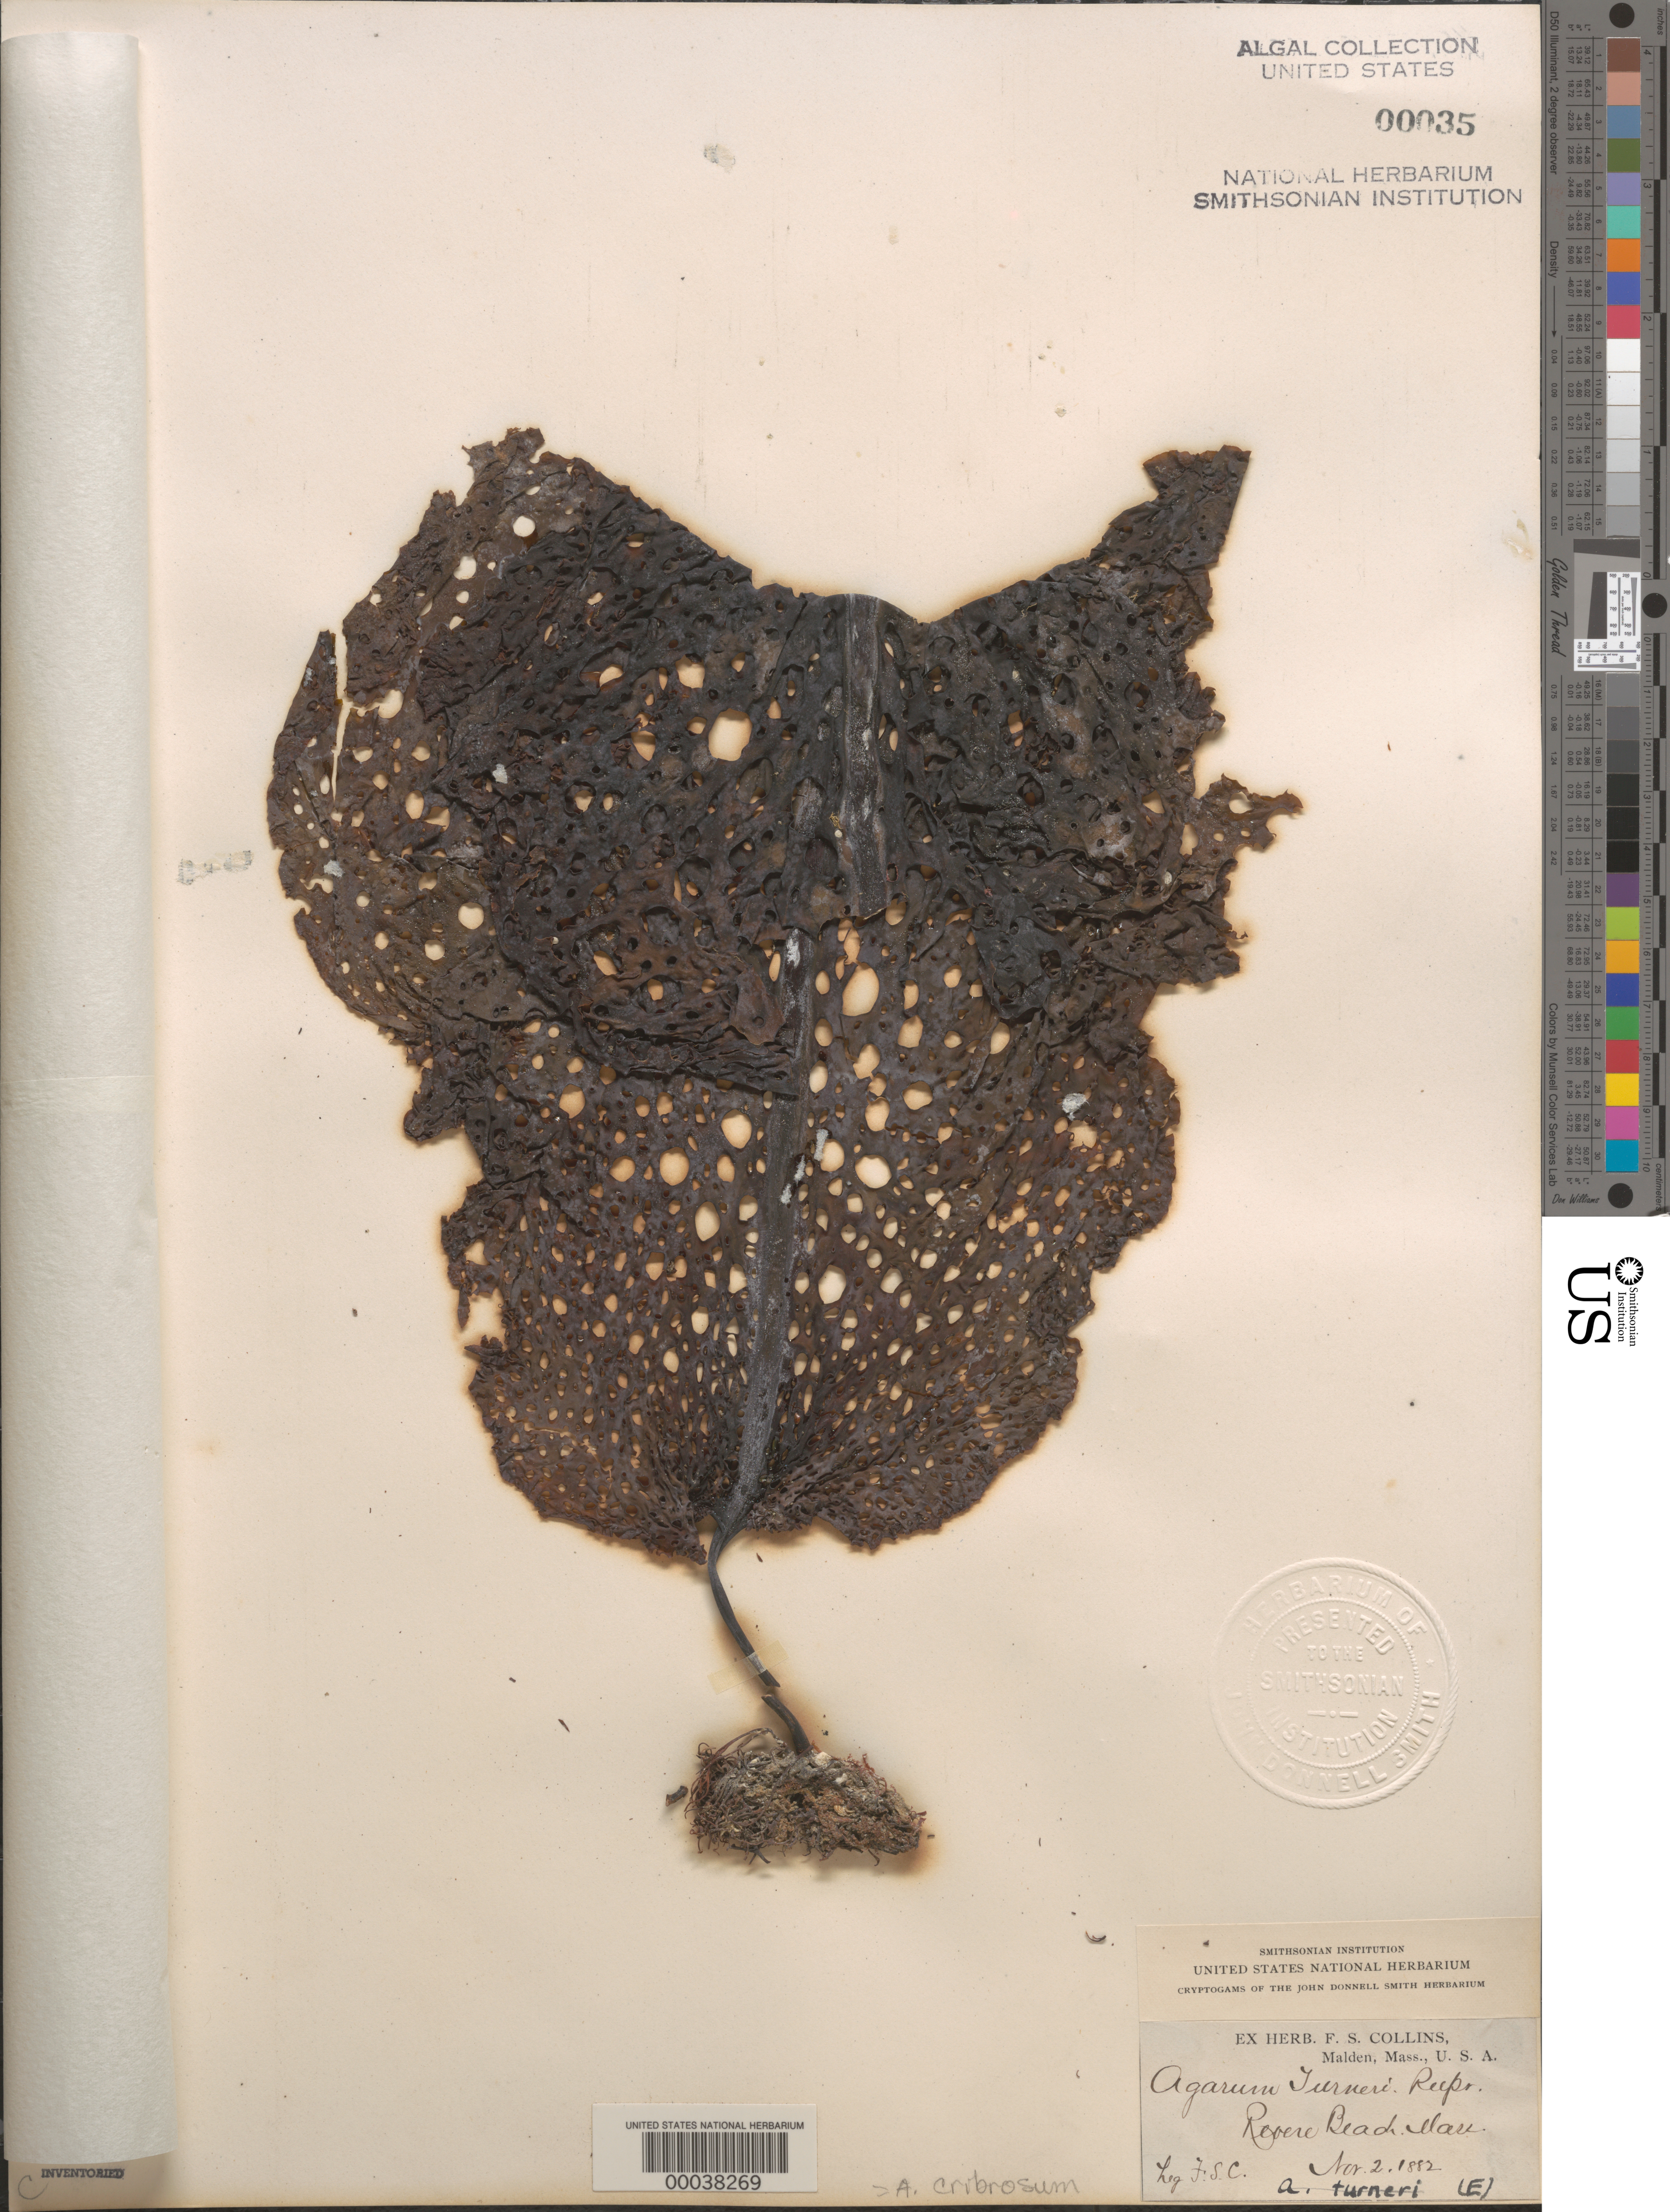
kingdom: Chromista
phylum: Ochrophyta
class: Phaeophyceae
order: Laminariales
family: Costariaceae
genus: Agarum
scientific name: Agarum clathratum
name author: Dumortier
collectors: F. Collins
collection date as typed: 02 Nov 1882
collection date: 1882-11-02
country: United States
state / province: Massachusetts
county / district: Suffolk County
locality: Revere Beach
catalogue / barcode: US 35